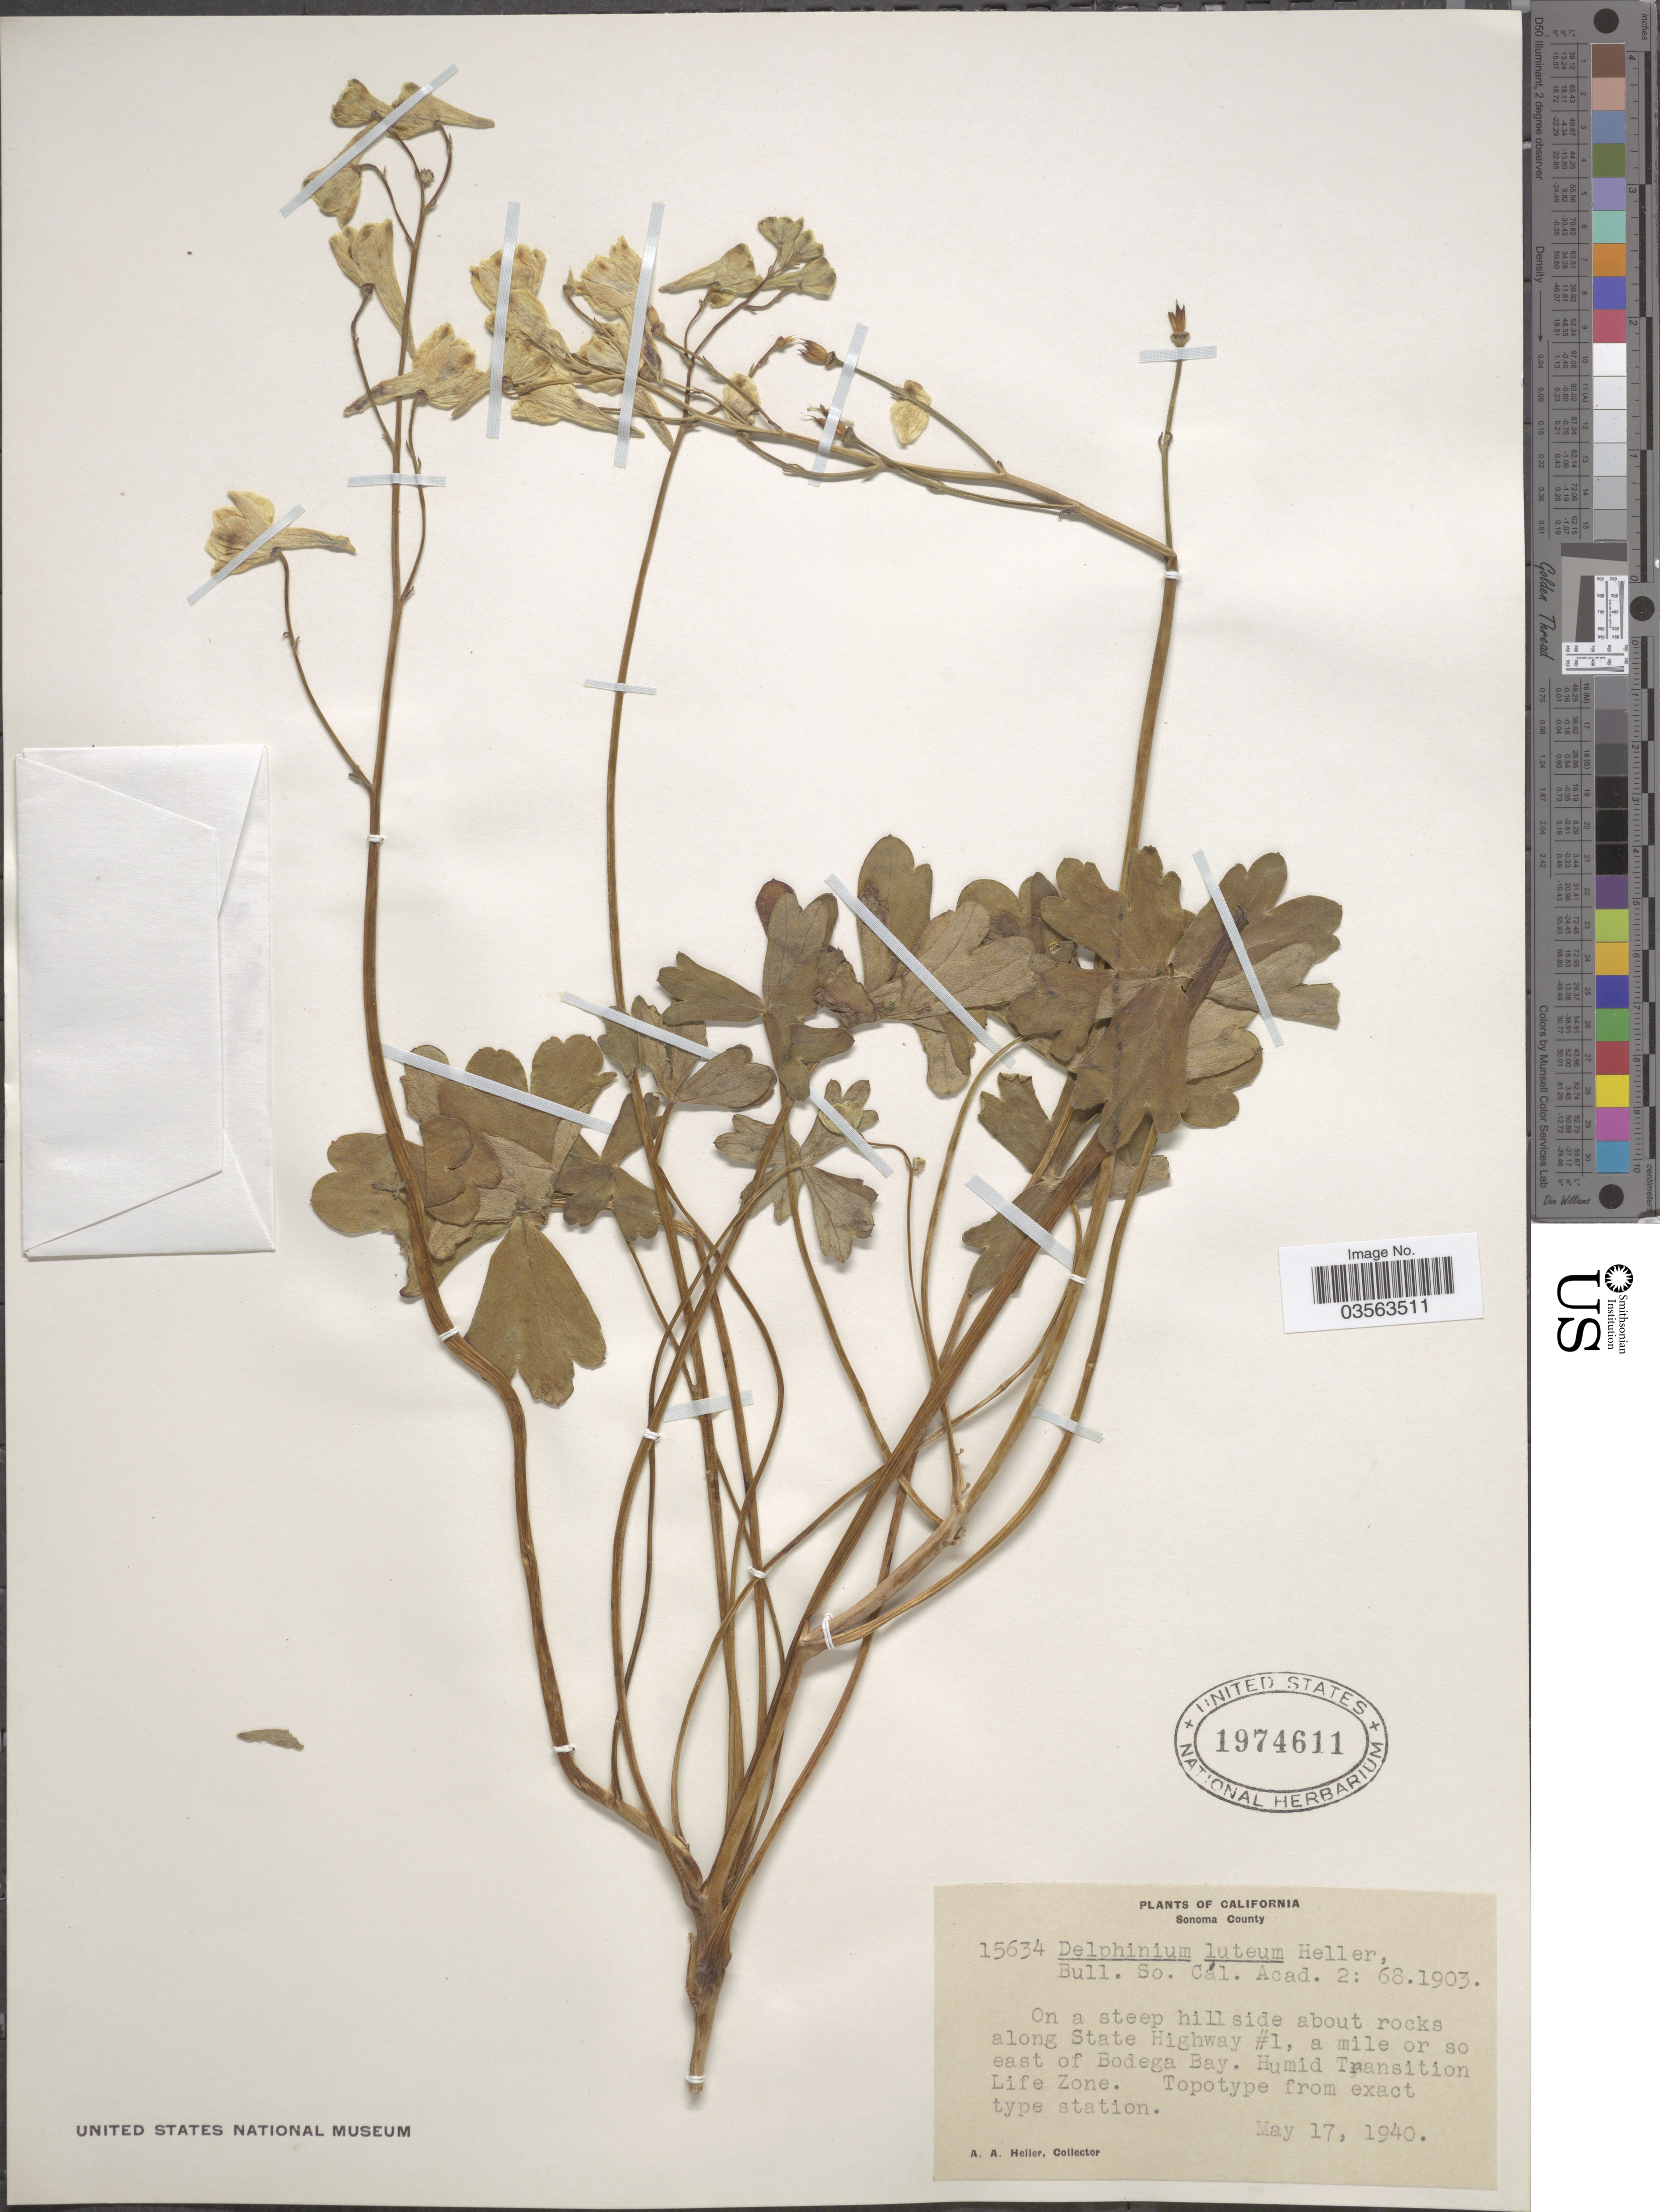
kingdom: Plantae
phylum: Tracheophyta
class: Magnoliopsida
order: Ranunculales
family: Ranunculaceae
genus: Delphinium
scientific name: Delphinium luteum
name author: A. Heller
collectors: A. A. Heller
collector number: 15634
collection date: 1940-05-17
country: United States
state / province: California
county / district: Sonoma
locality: Sonoma County. On a steep hillside about rocks along State Highway #1, a mile or so east of Bodega Bay.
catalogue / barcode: US 1974611